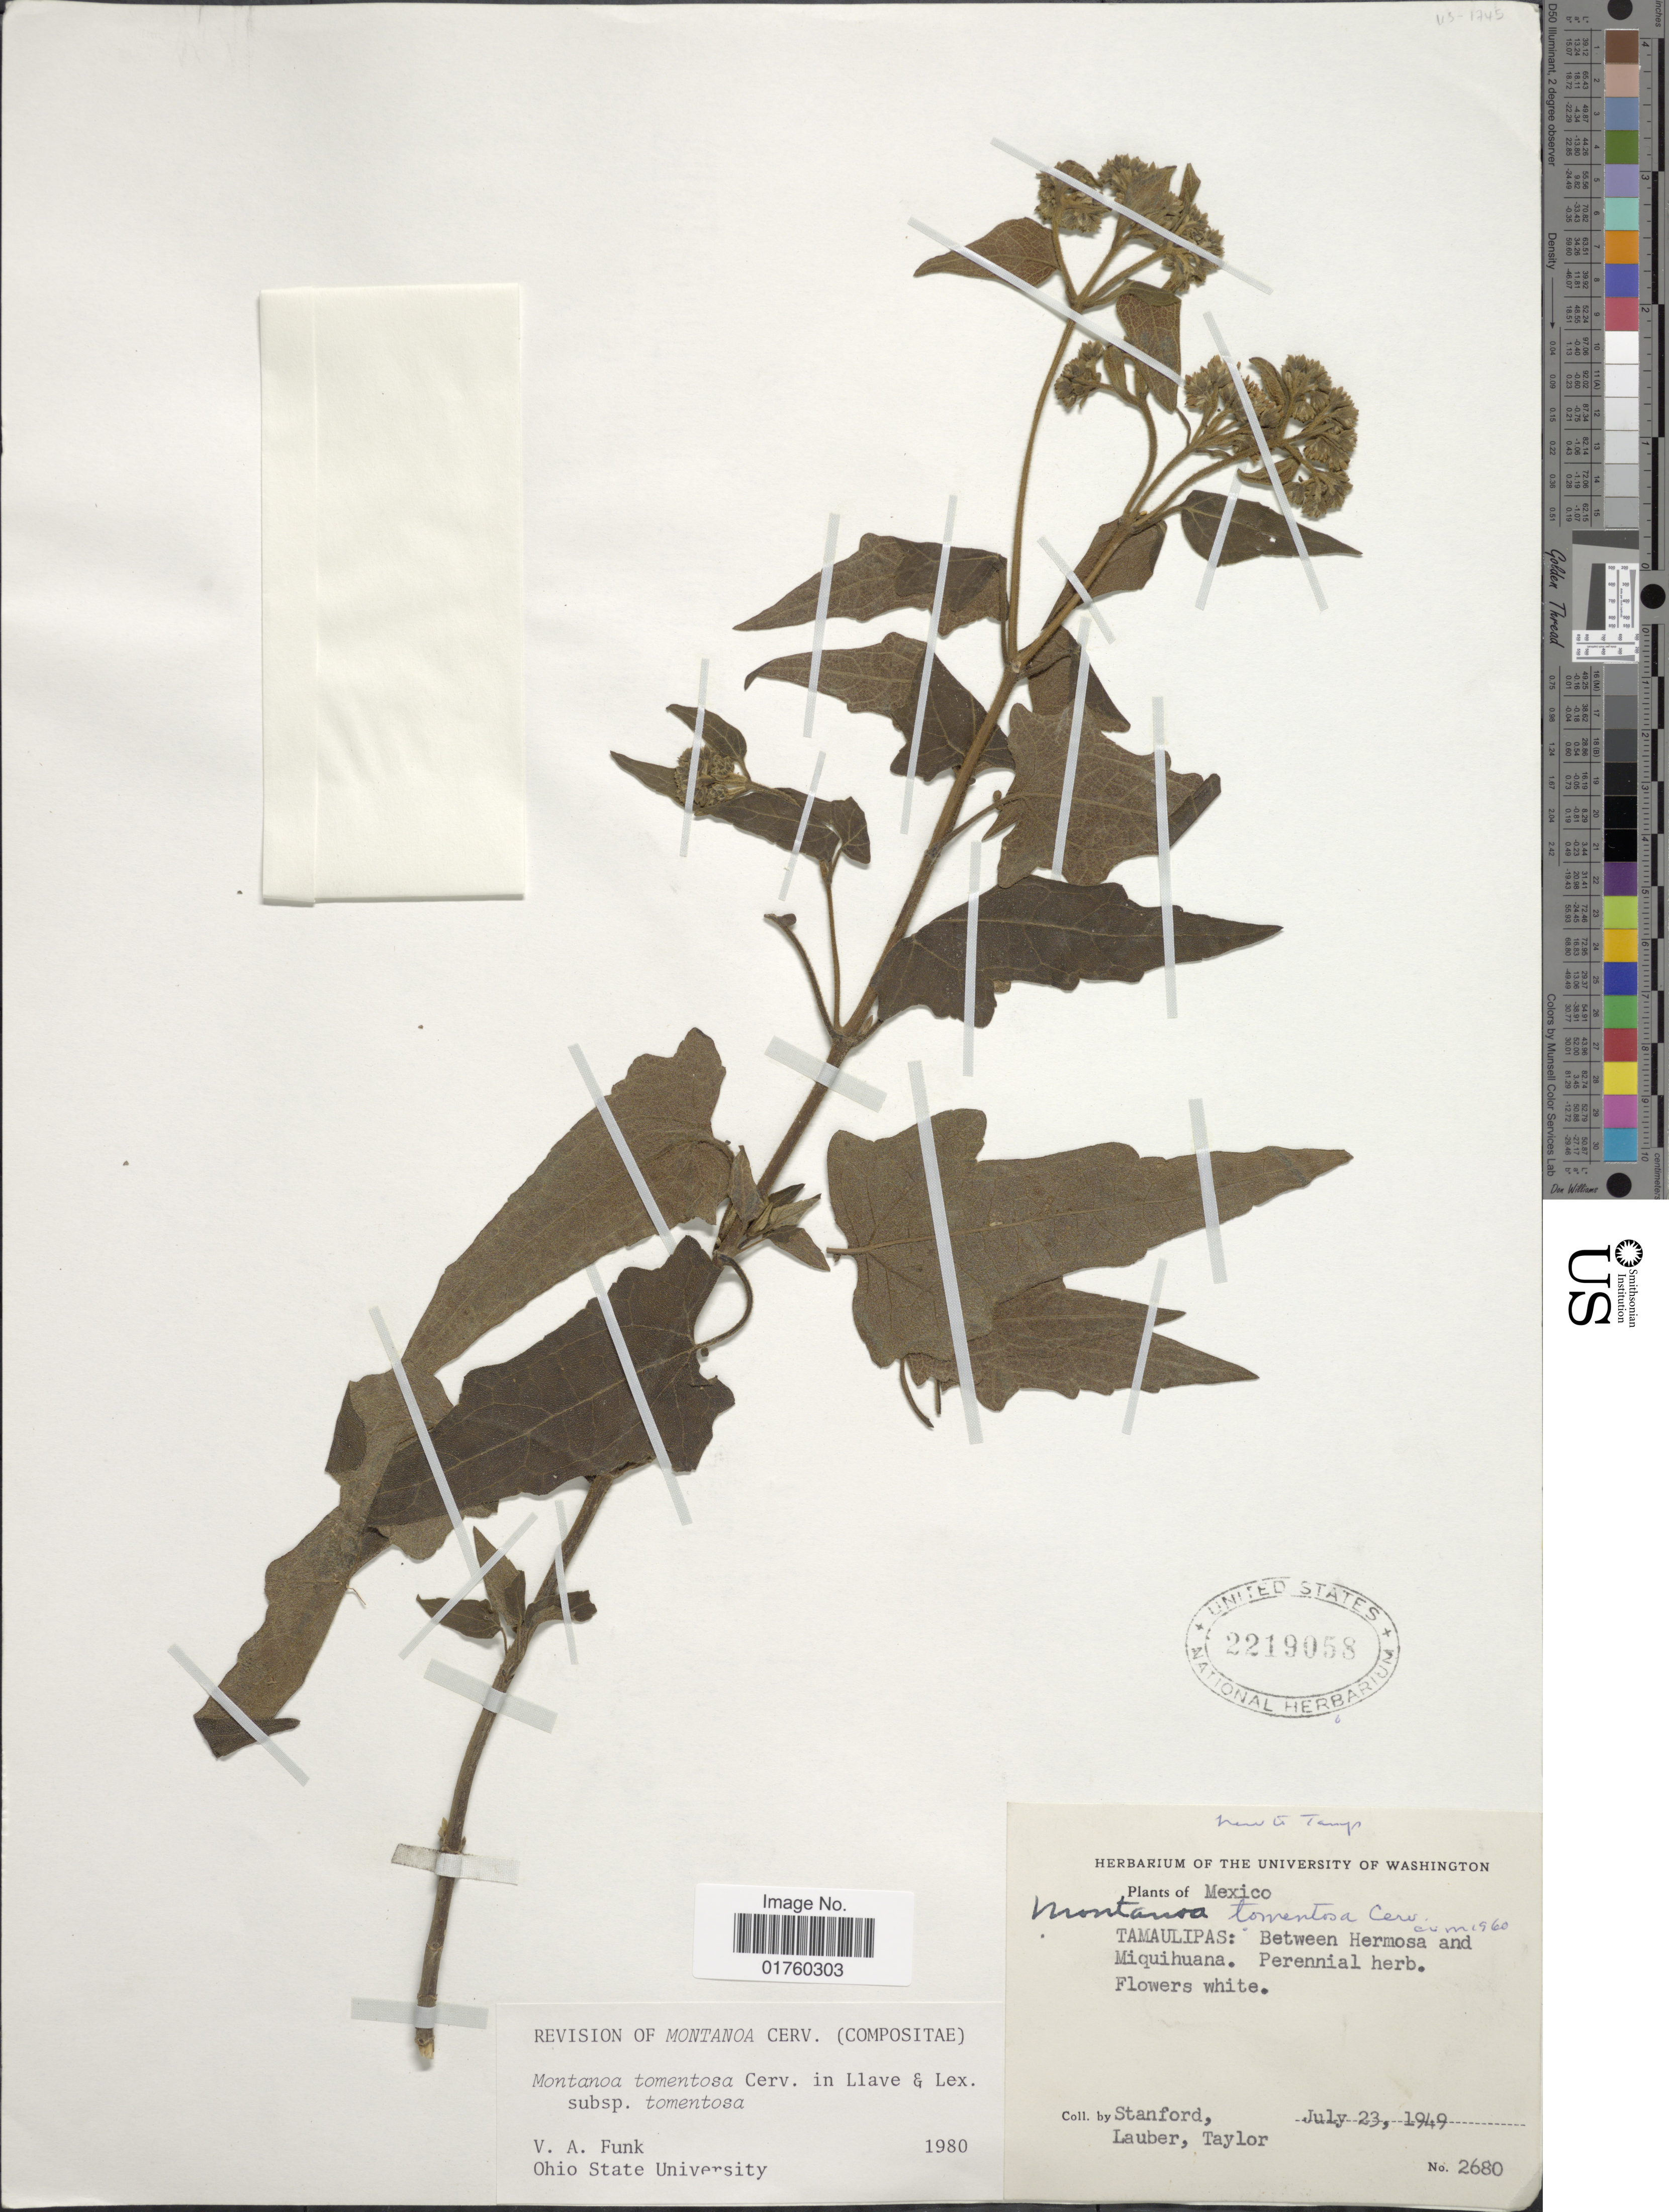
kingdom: Plantae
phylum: Tracheophyta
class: Magnoliopsida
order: Asterales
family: Asteraceae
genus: Montanoa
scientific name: Montanoa tomentosa subsp. tomentosa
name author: Cerv.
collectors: -. Stanford, Lauber, -- & -- Taylor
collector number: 2680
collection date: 1949-07-23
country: Mexico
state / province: Tamaulipas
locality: Between Hermosa and Micquihuana.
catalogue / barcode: US 2219058